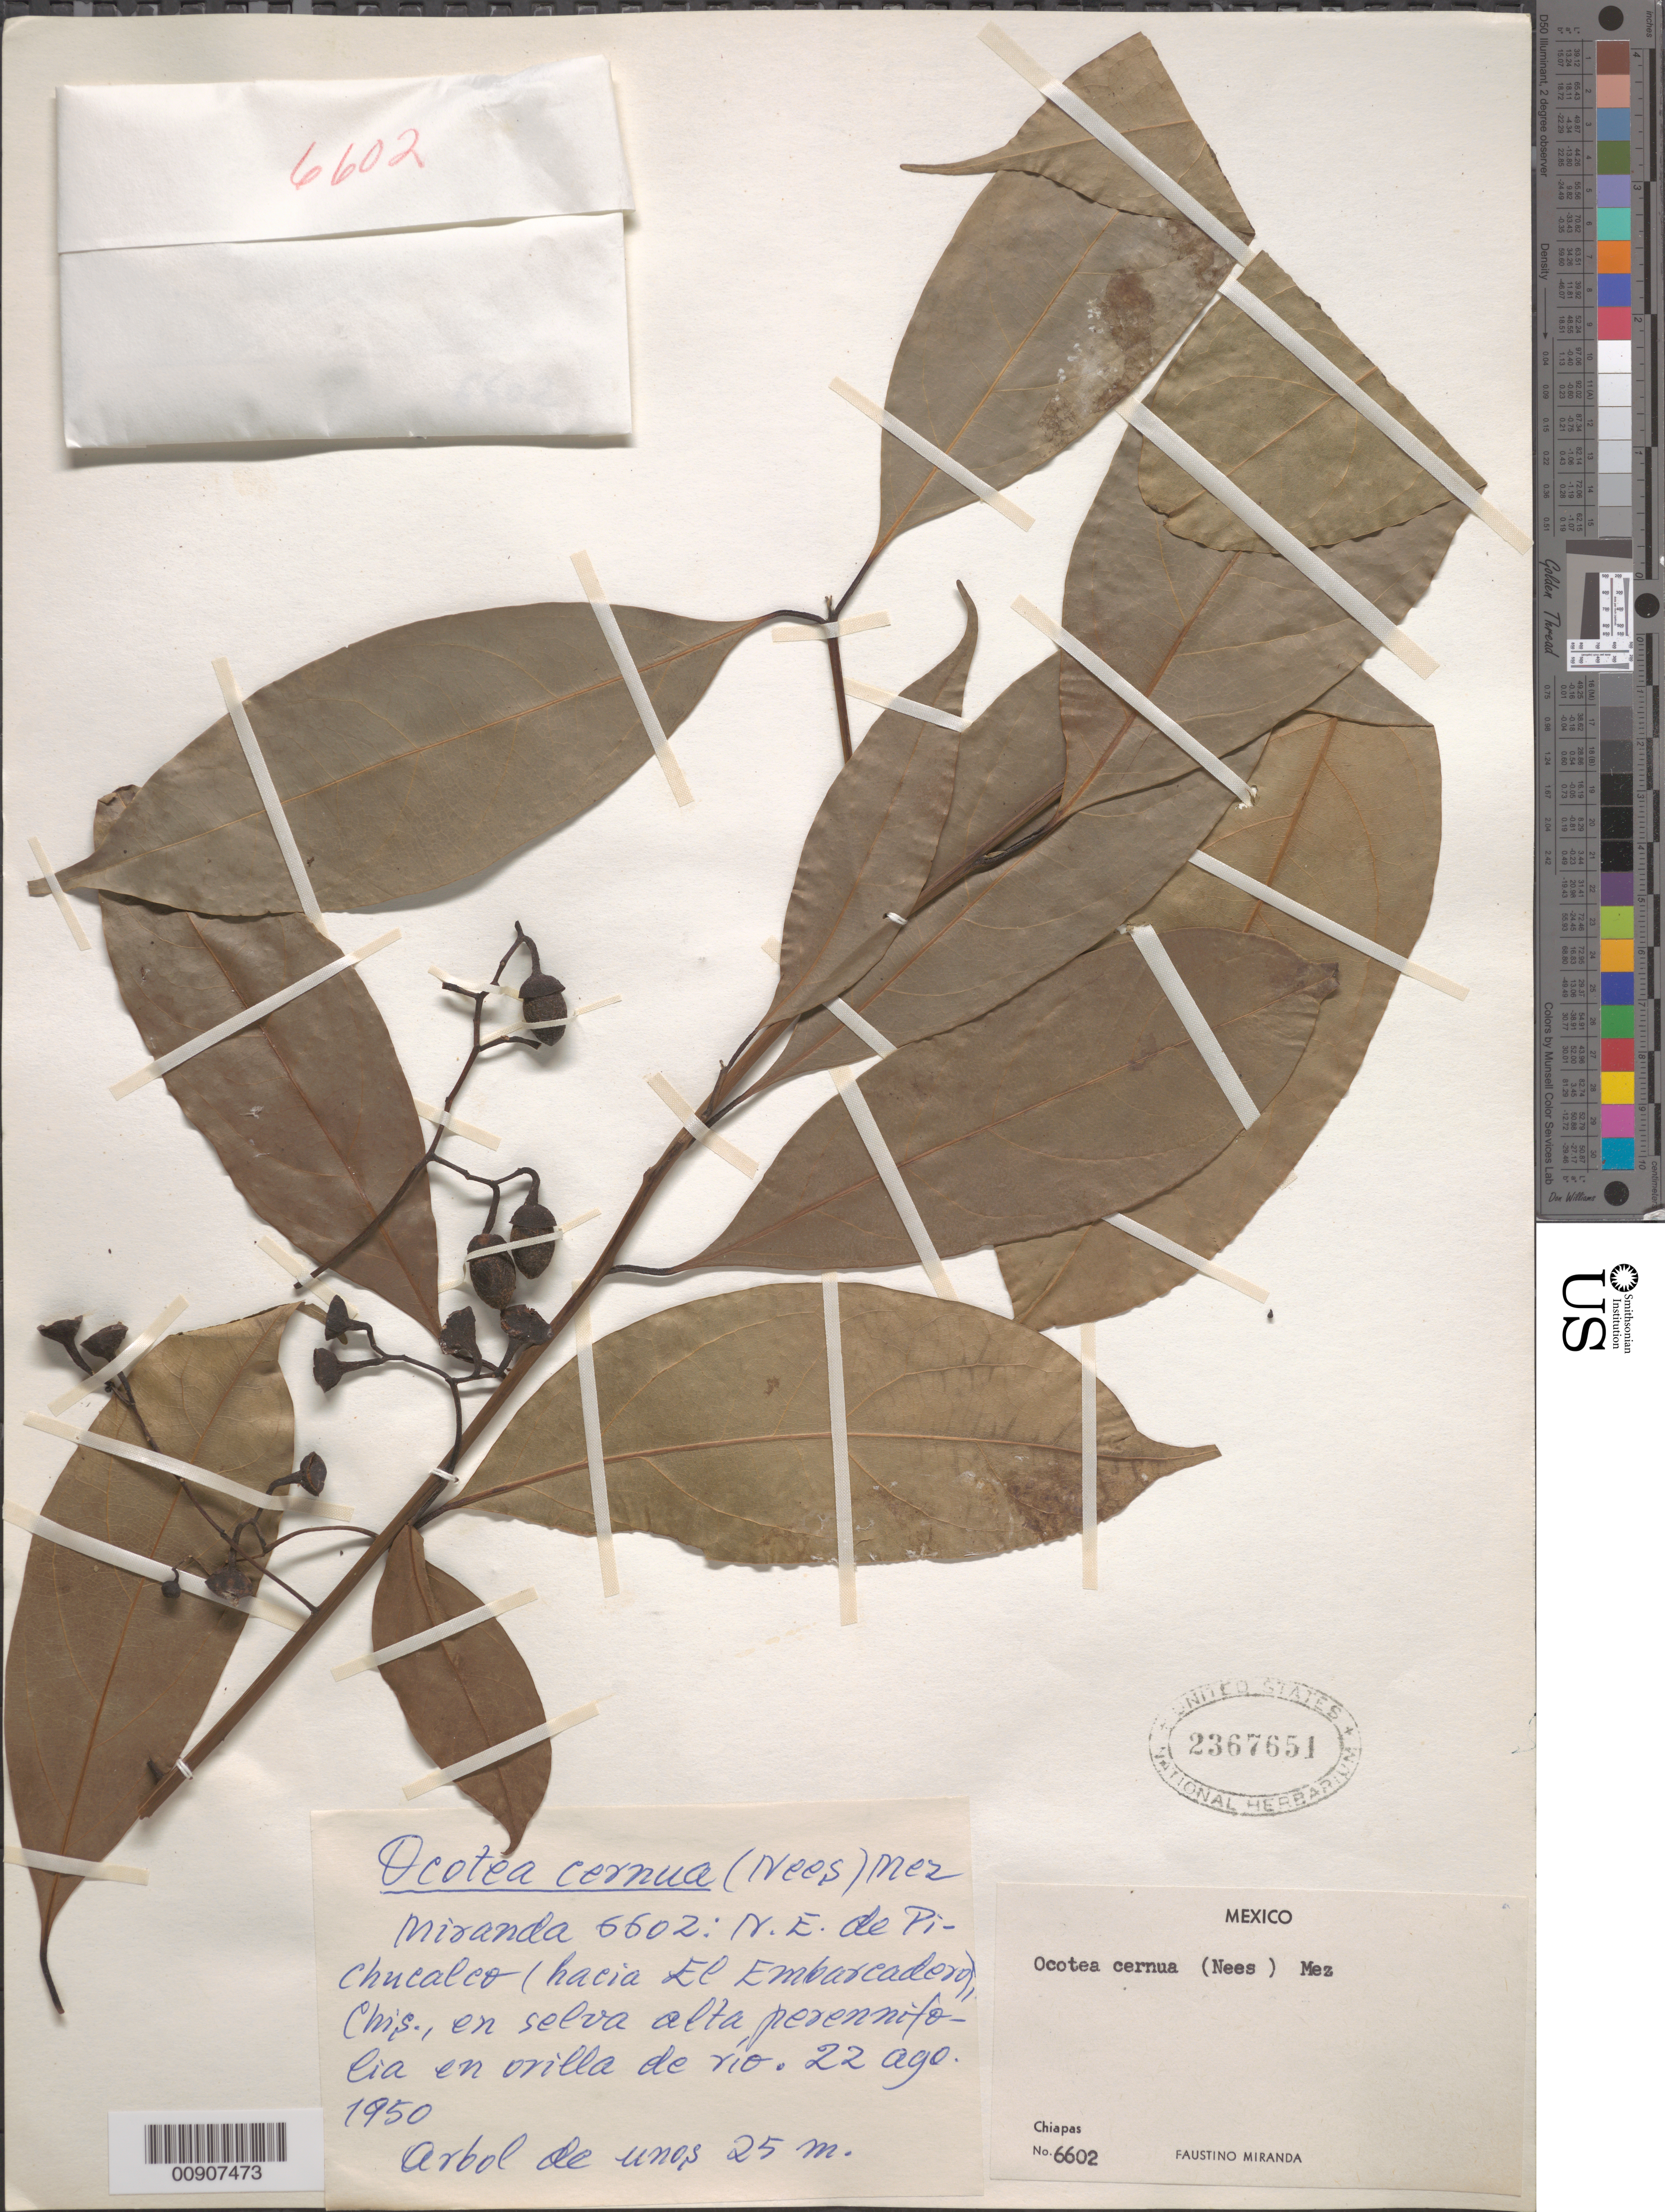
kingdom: Plantae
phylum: Tracheophyta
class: Magnoliopsida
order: Laurales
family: Lauraceae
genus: Ocotea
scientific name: Ocotea cernua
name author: (Nees) Mez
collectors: Miranda G., F.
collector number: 6602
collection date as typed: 22 Aug 1950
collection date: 1950-08-22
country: Mexico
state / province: Chiapas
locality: N.E. de Pichucalco (hacia El Embarcadero), Chiapas.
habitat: Selva alta perennifolia en orilla de río.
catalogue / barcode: US 2367651